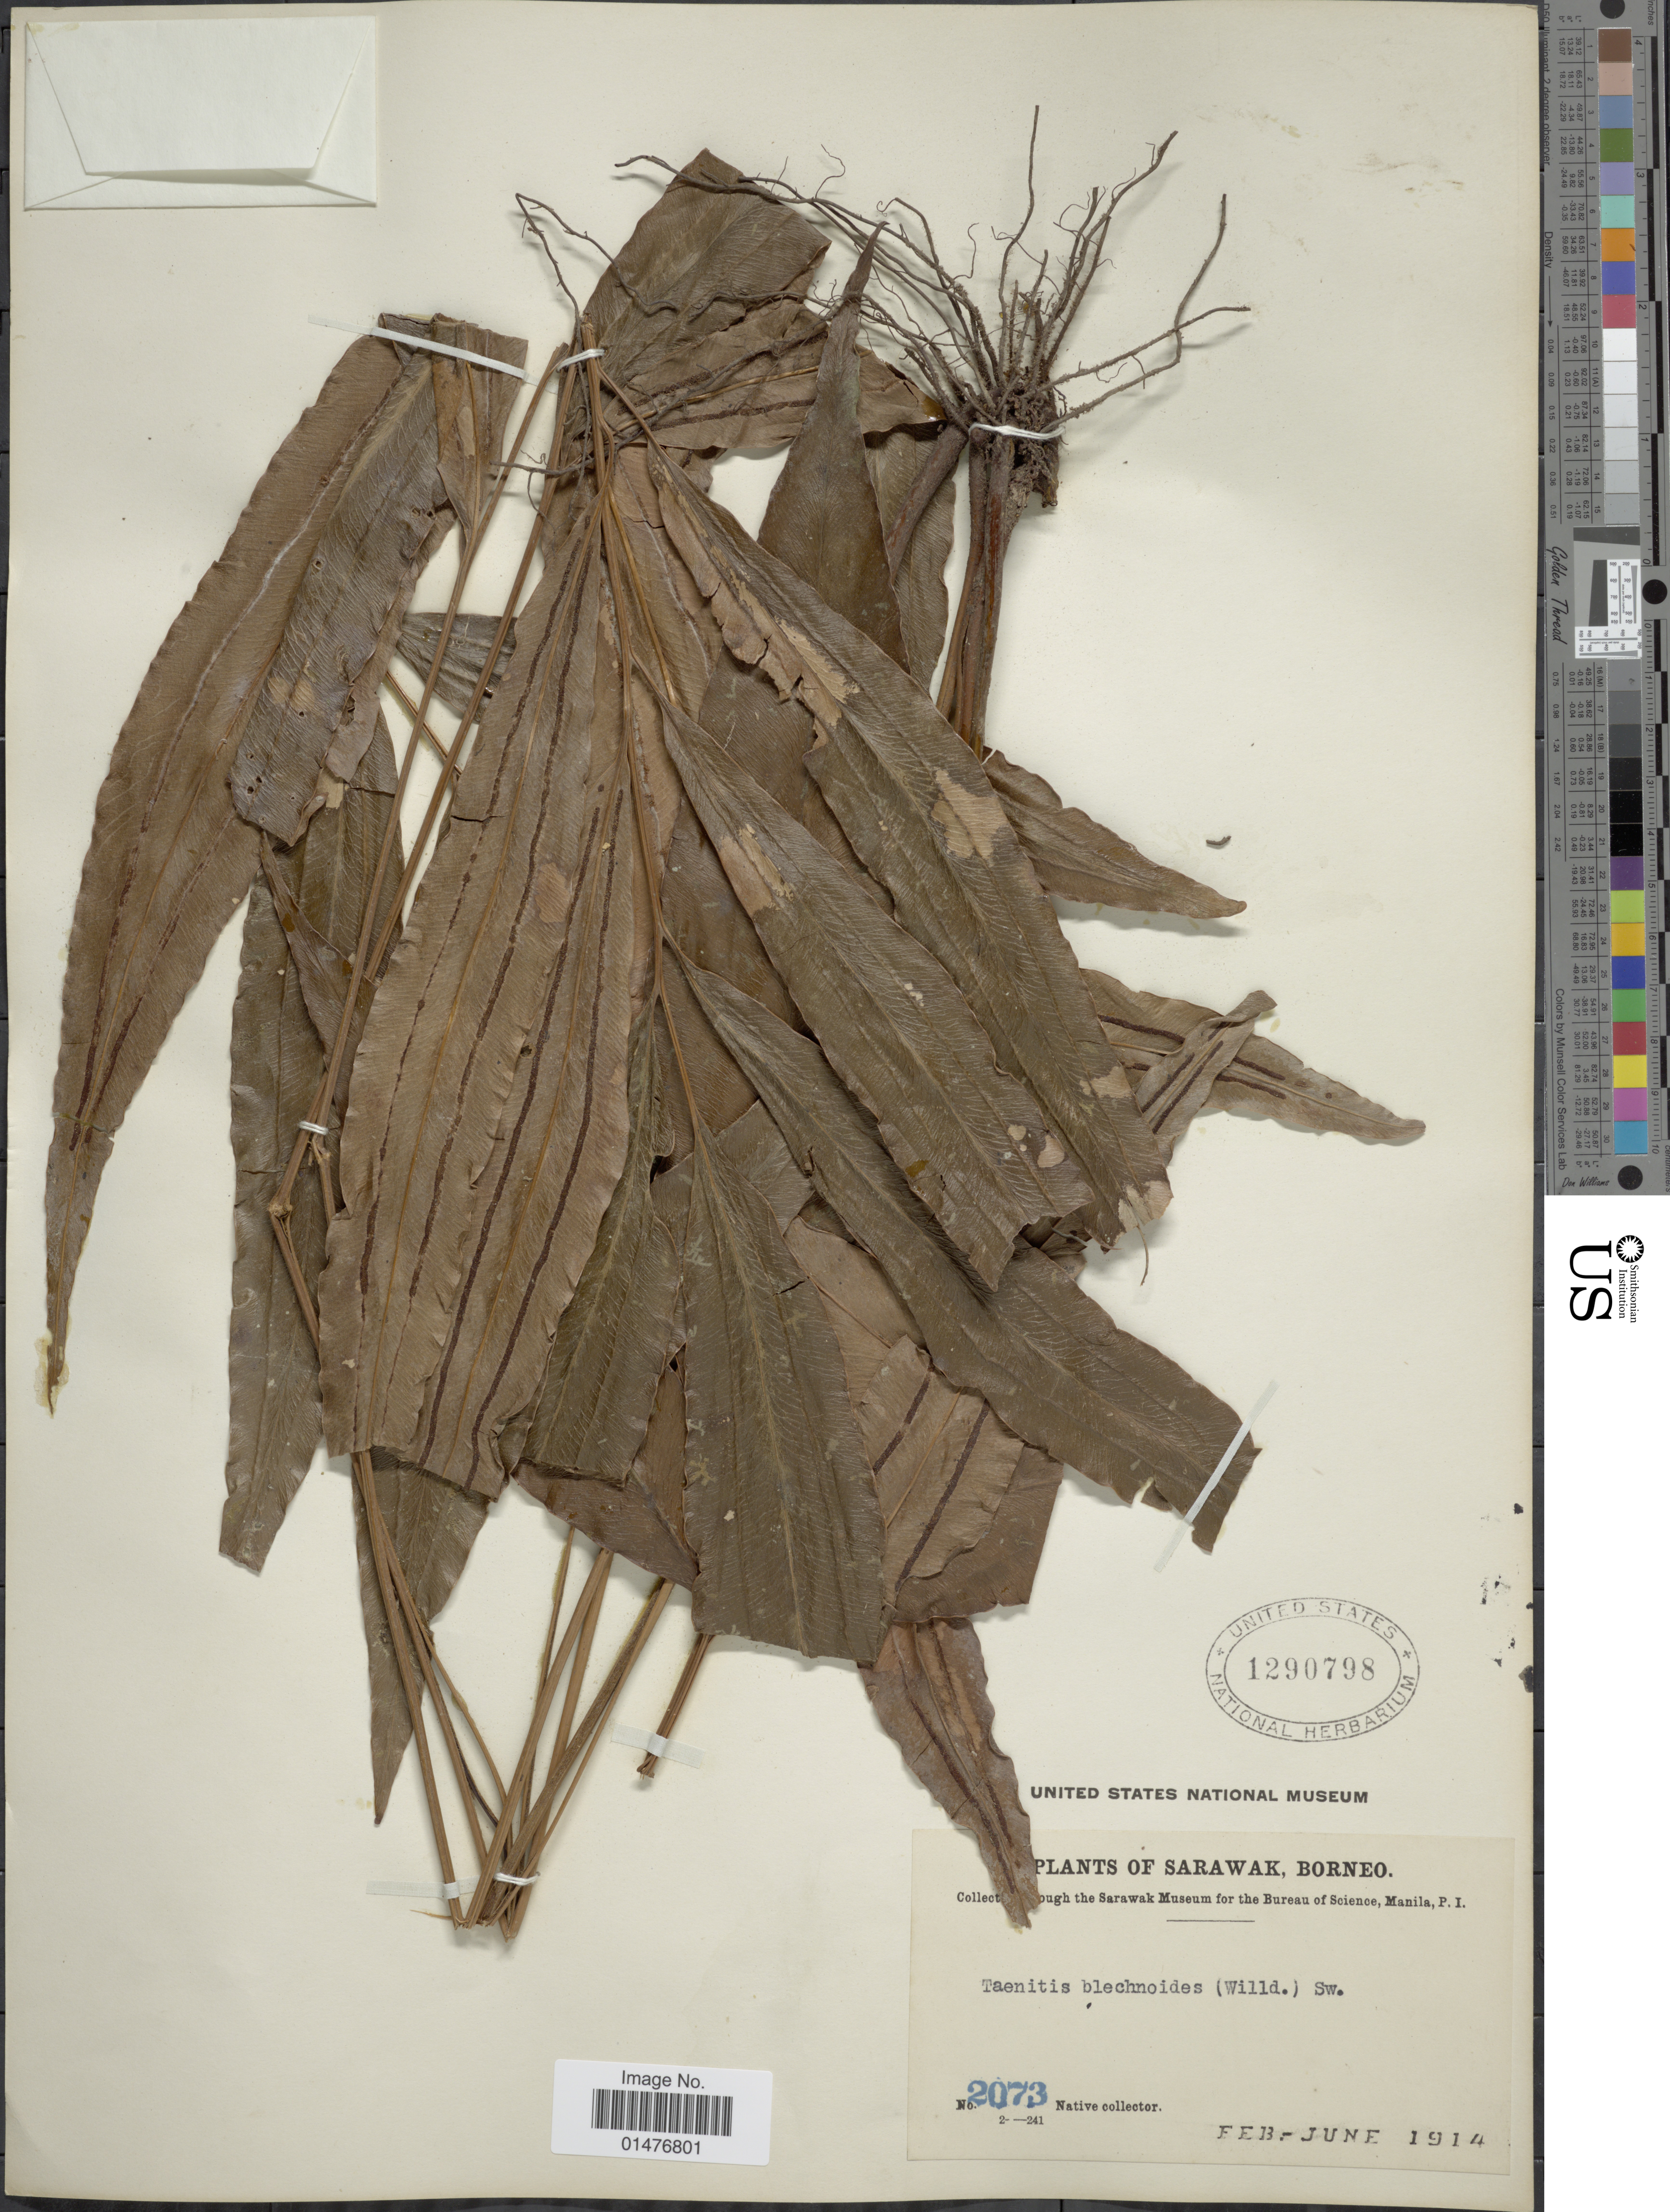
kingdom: Plantae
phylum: Tracheophyta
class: Polypodiopsida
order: Polypodiales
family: Pteridaceae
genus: Taenitis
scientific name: Taenitis blechnoides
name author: (Willd.) Sw.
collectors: Native collector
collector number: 2073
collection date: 1914-02/1914-06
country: Malaysia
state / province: Sarawak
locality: Sarawak, Borneo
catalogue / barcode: US 1290798